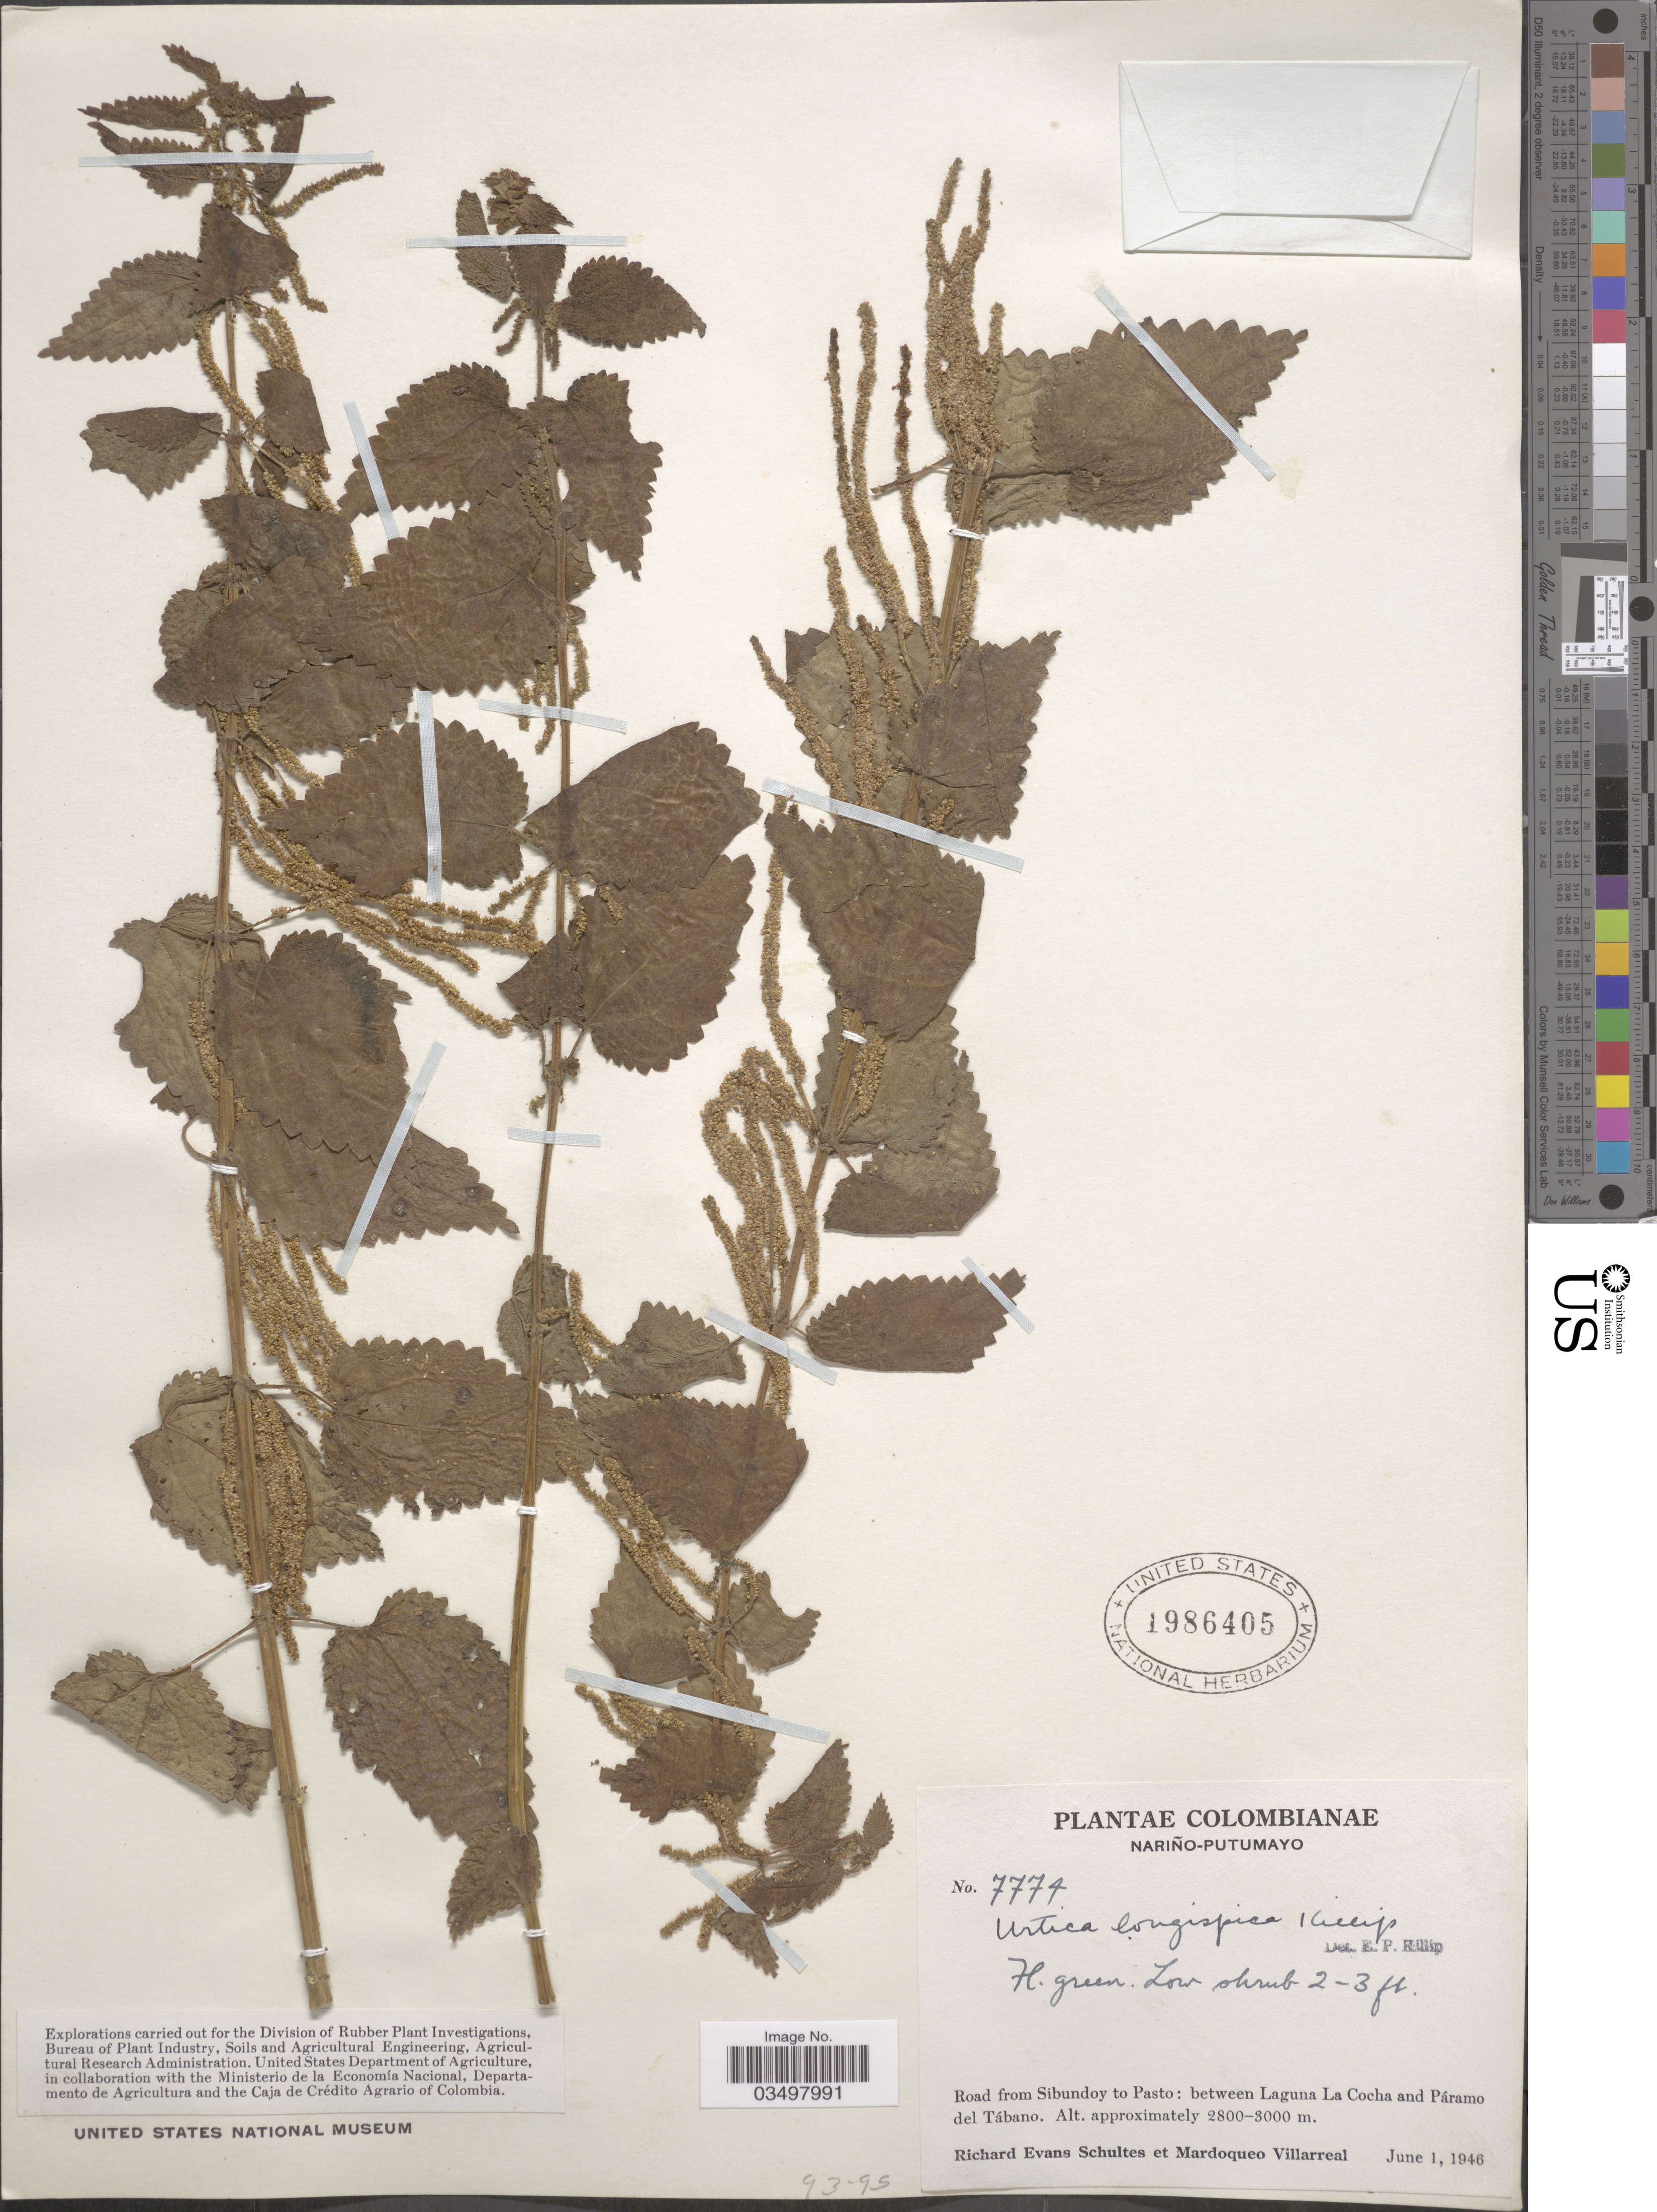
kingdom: Plantae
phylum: Tracheophyta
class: Magnoliopsida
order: Rosales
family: Urticaceae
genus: Urtica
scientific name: Urtica longispica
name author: Killip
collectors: R. E. Schultes & M. Villarreal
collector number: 7774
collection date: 1946-06-01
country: Colombia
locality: Nariño-Putumayo. Road from Sibundoy to Pasto: between Laguna La Cocha and Páramo del Tábano.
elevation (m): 2800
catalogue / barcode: US 1986405